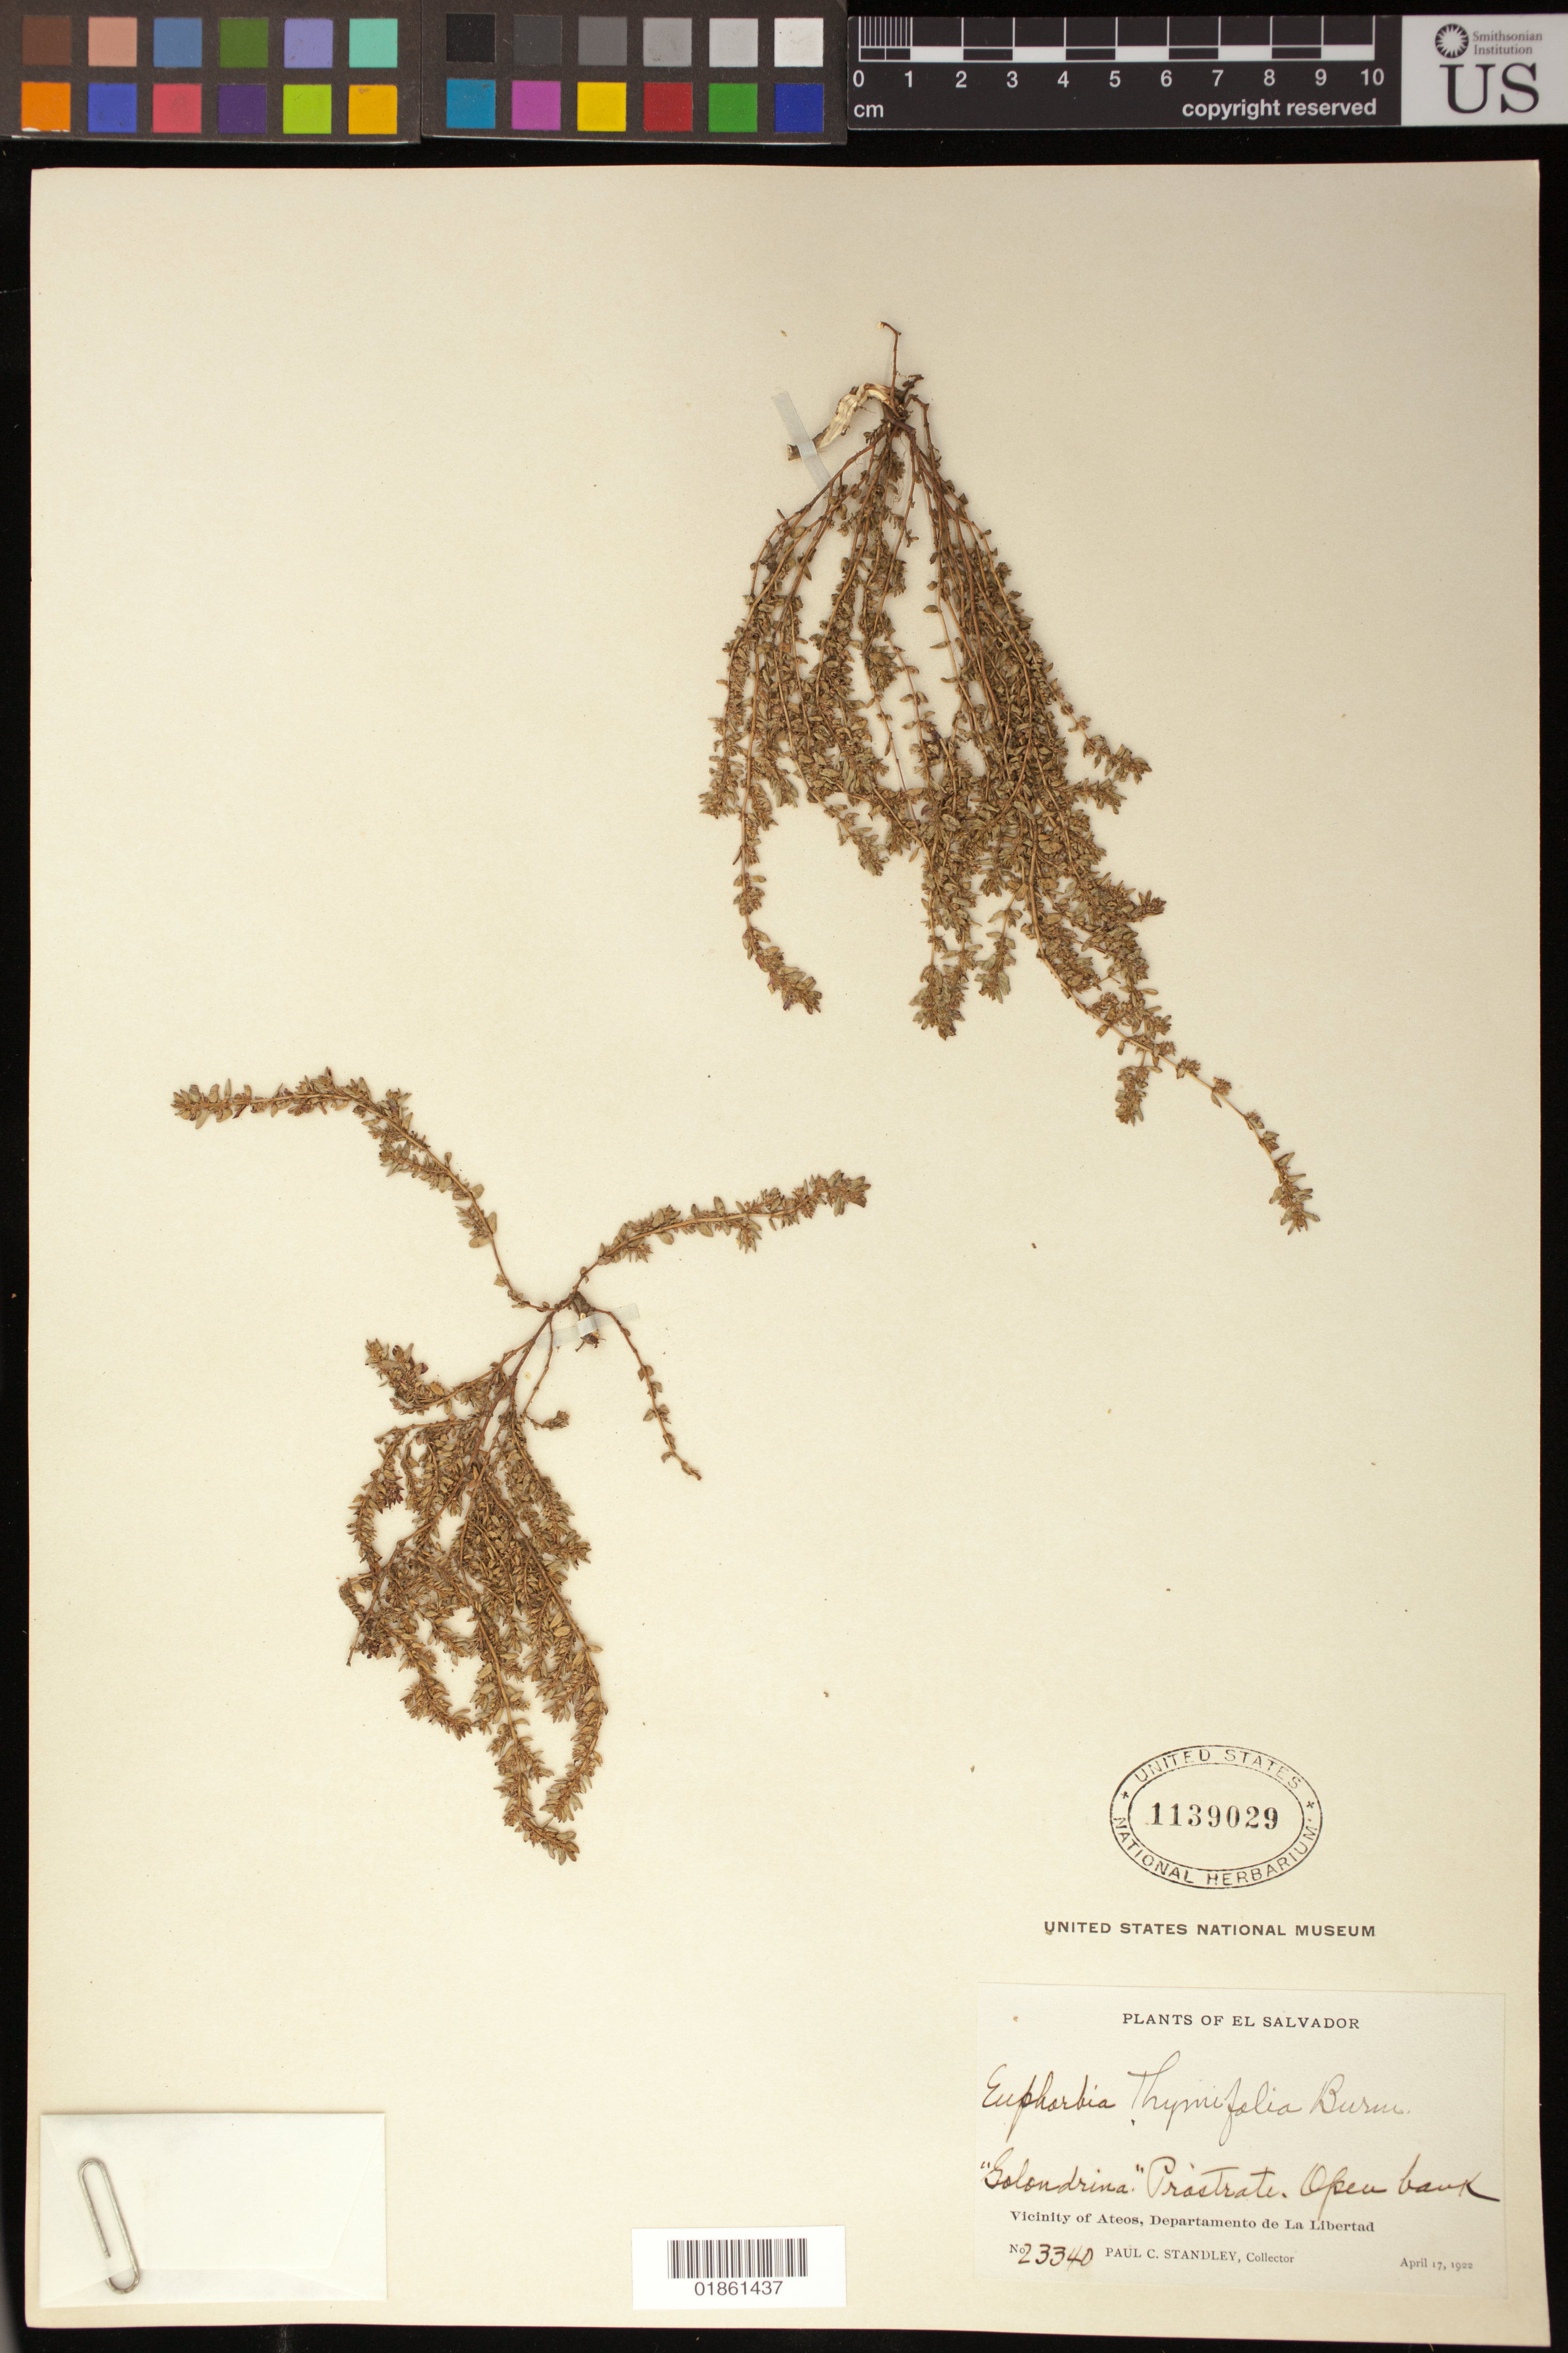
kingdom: Plantae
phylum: Tracheophyta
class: Magnoliopsida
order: Malpighiales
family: Euphorbiaceae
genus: Euphorbia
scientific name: Euphorbia thymifolia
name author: L.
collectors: P. C. Standley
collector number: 23340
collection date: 1922-04-17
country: El Salvador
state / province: La Libertad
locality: Vicinity of Ateos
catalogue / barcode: US 1139029